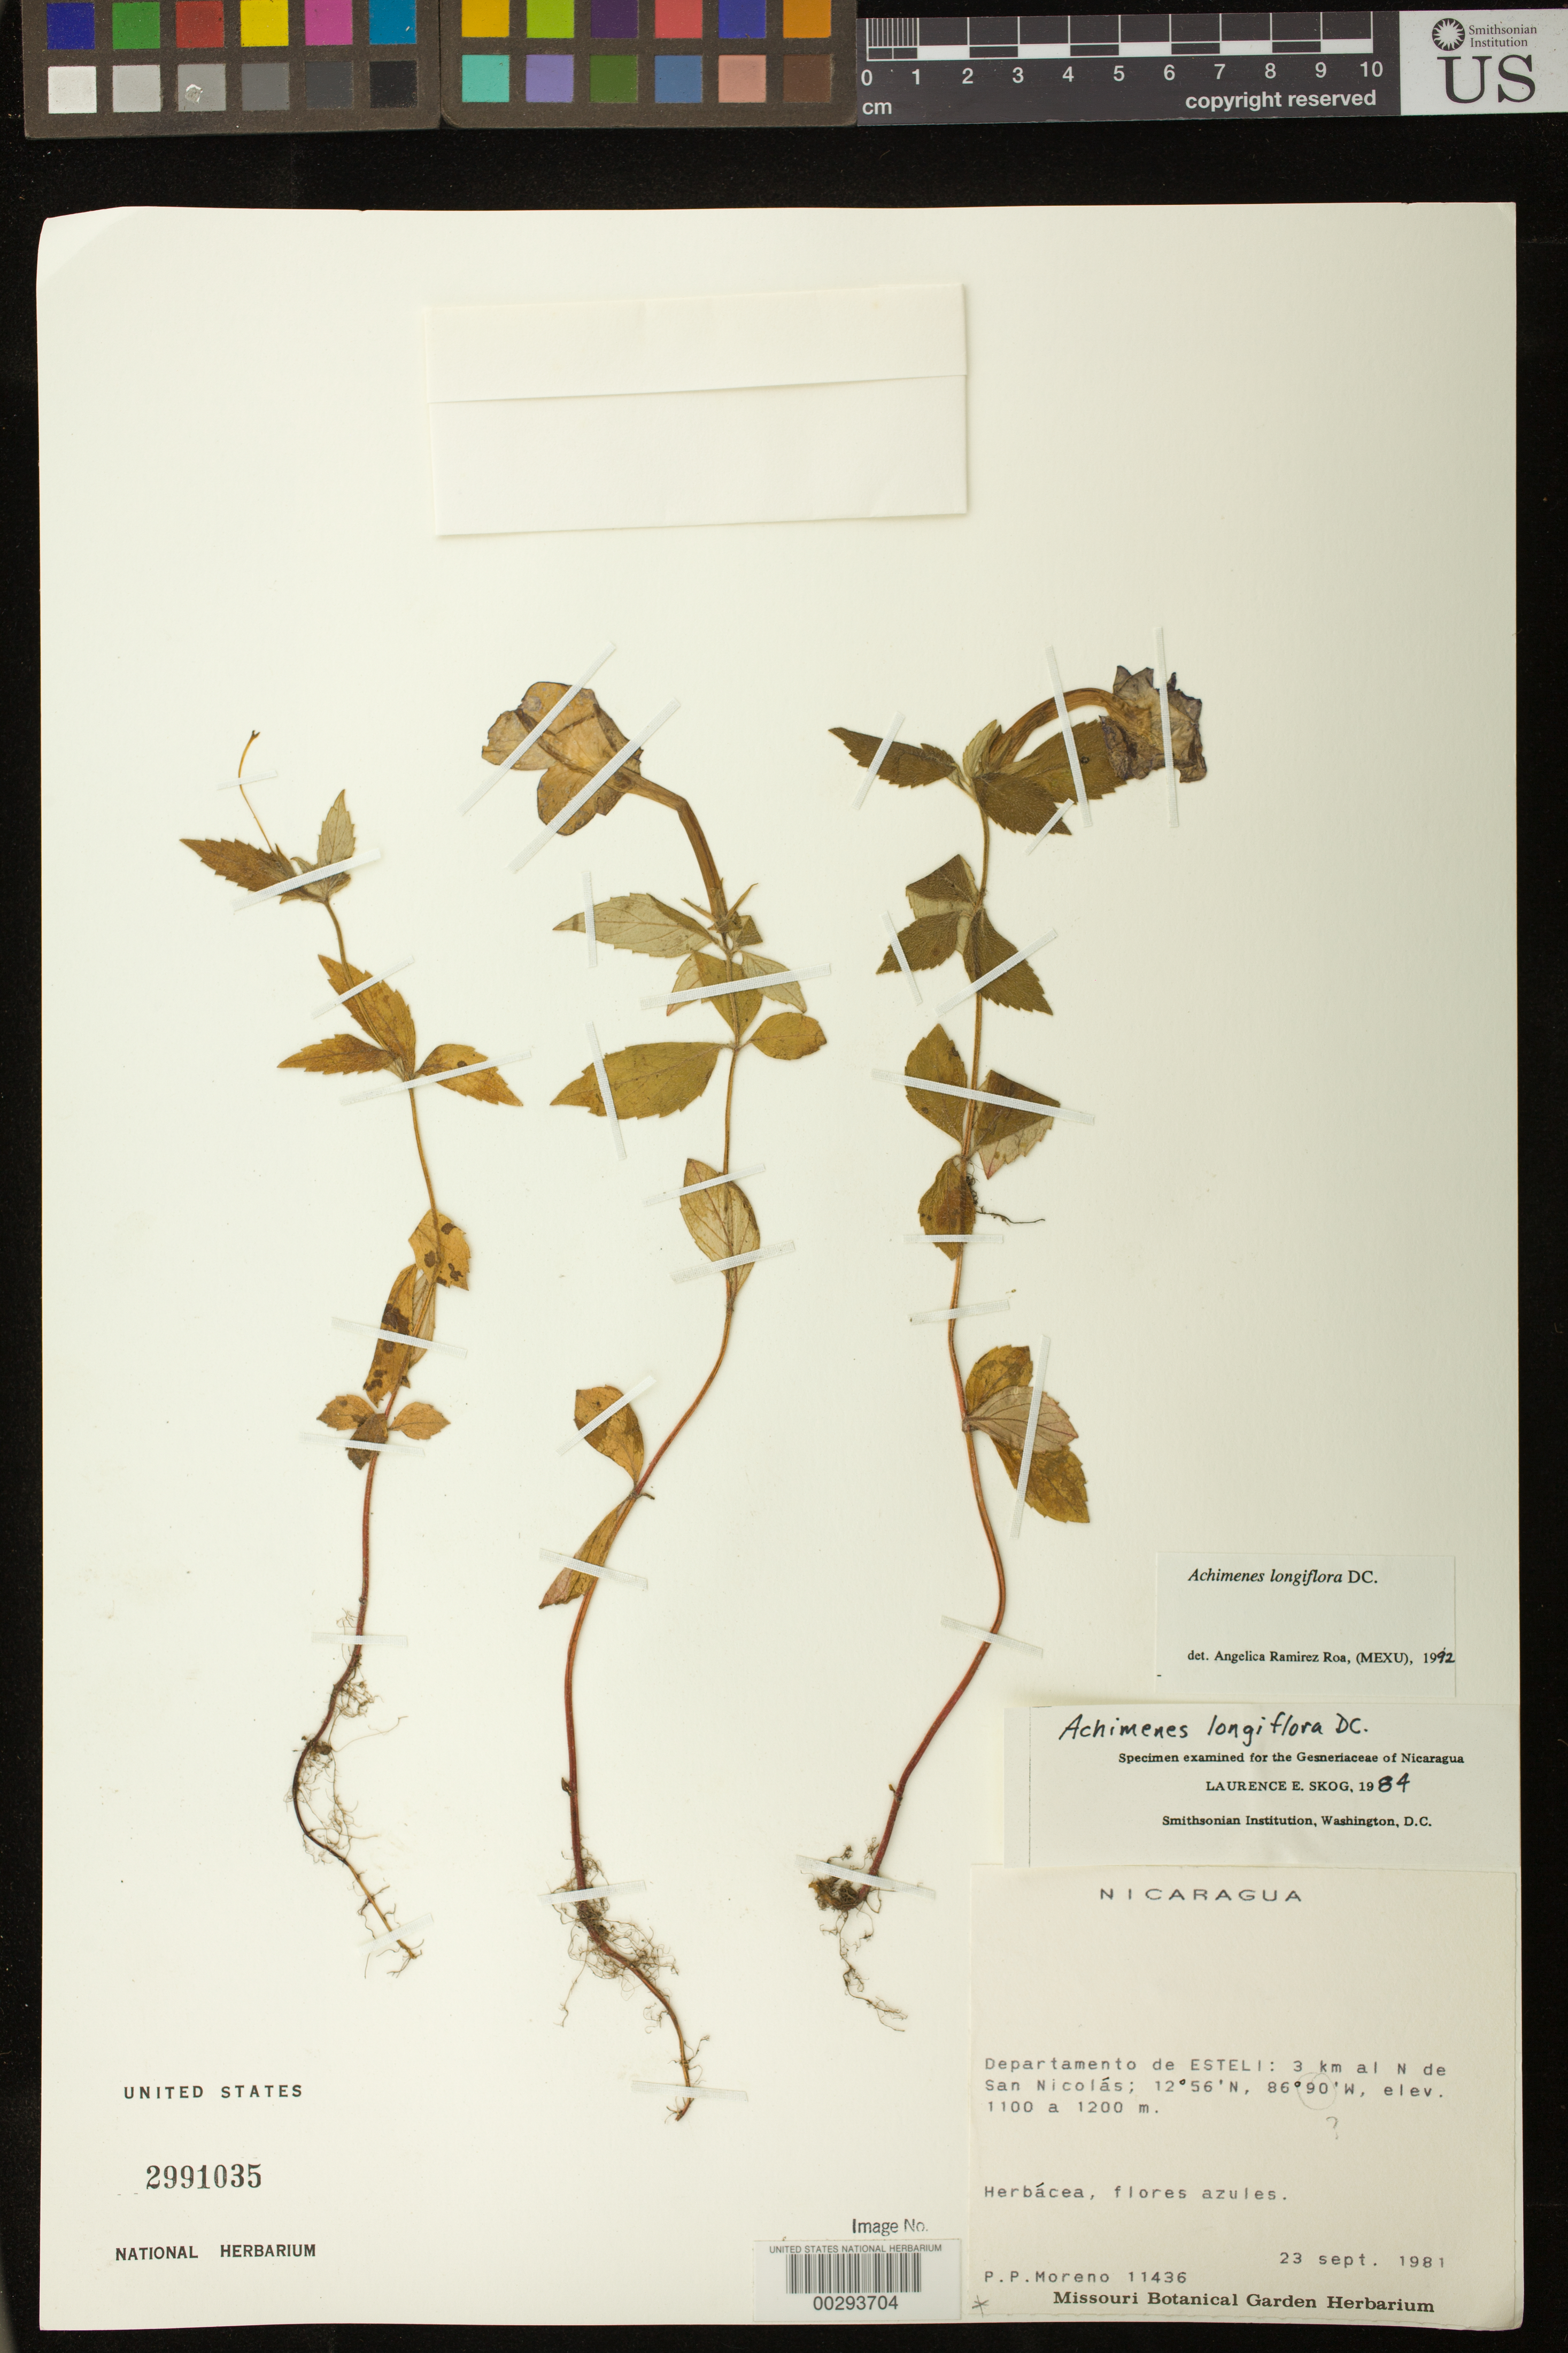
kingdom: Plantae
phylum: Tracheophyta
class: Magnoliopsida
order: Lamiales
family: Gesneriaceae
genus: Achimenes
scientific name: Achimenes longiflora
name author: DC.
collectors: P. Moreno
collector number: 11436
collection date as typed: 23 Sep 1981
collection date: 1981-09-23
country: Nicaragua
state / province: Esteli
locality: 3 km N of San Nicolas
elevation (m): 1100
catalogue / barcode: US 2991035